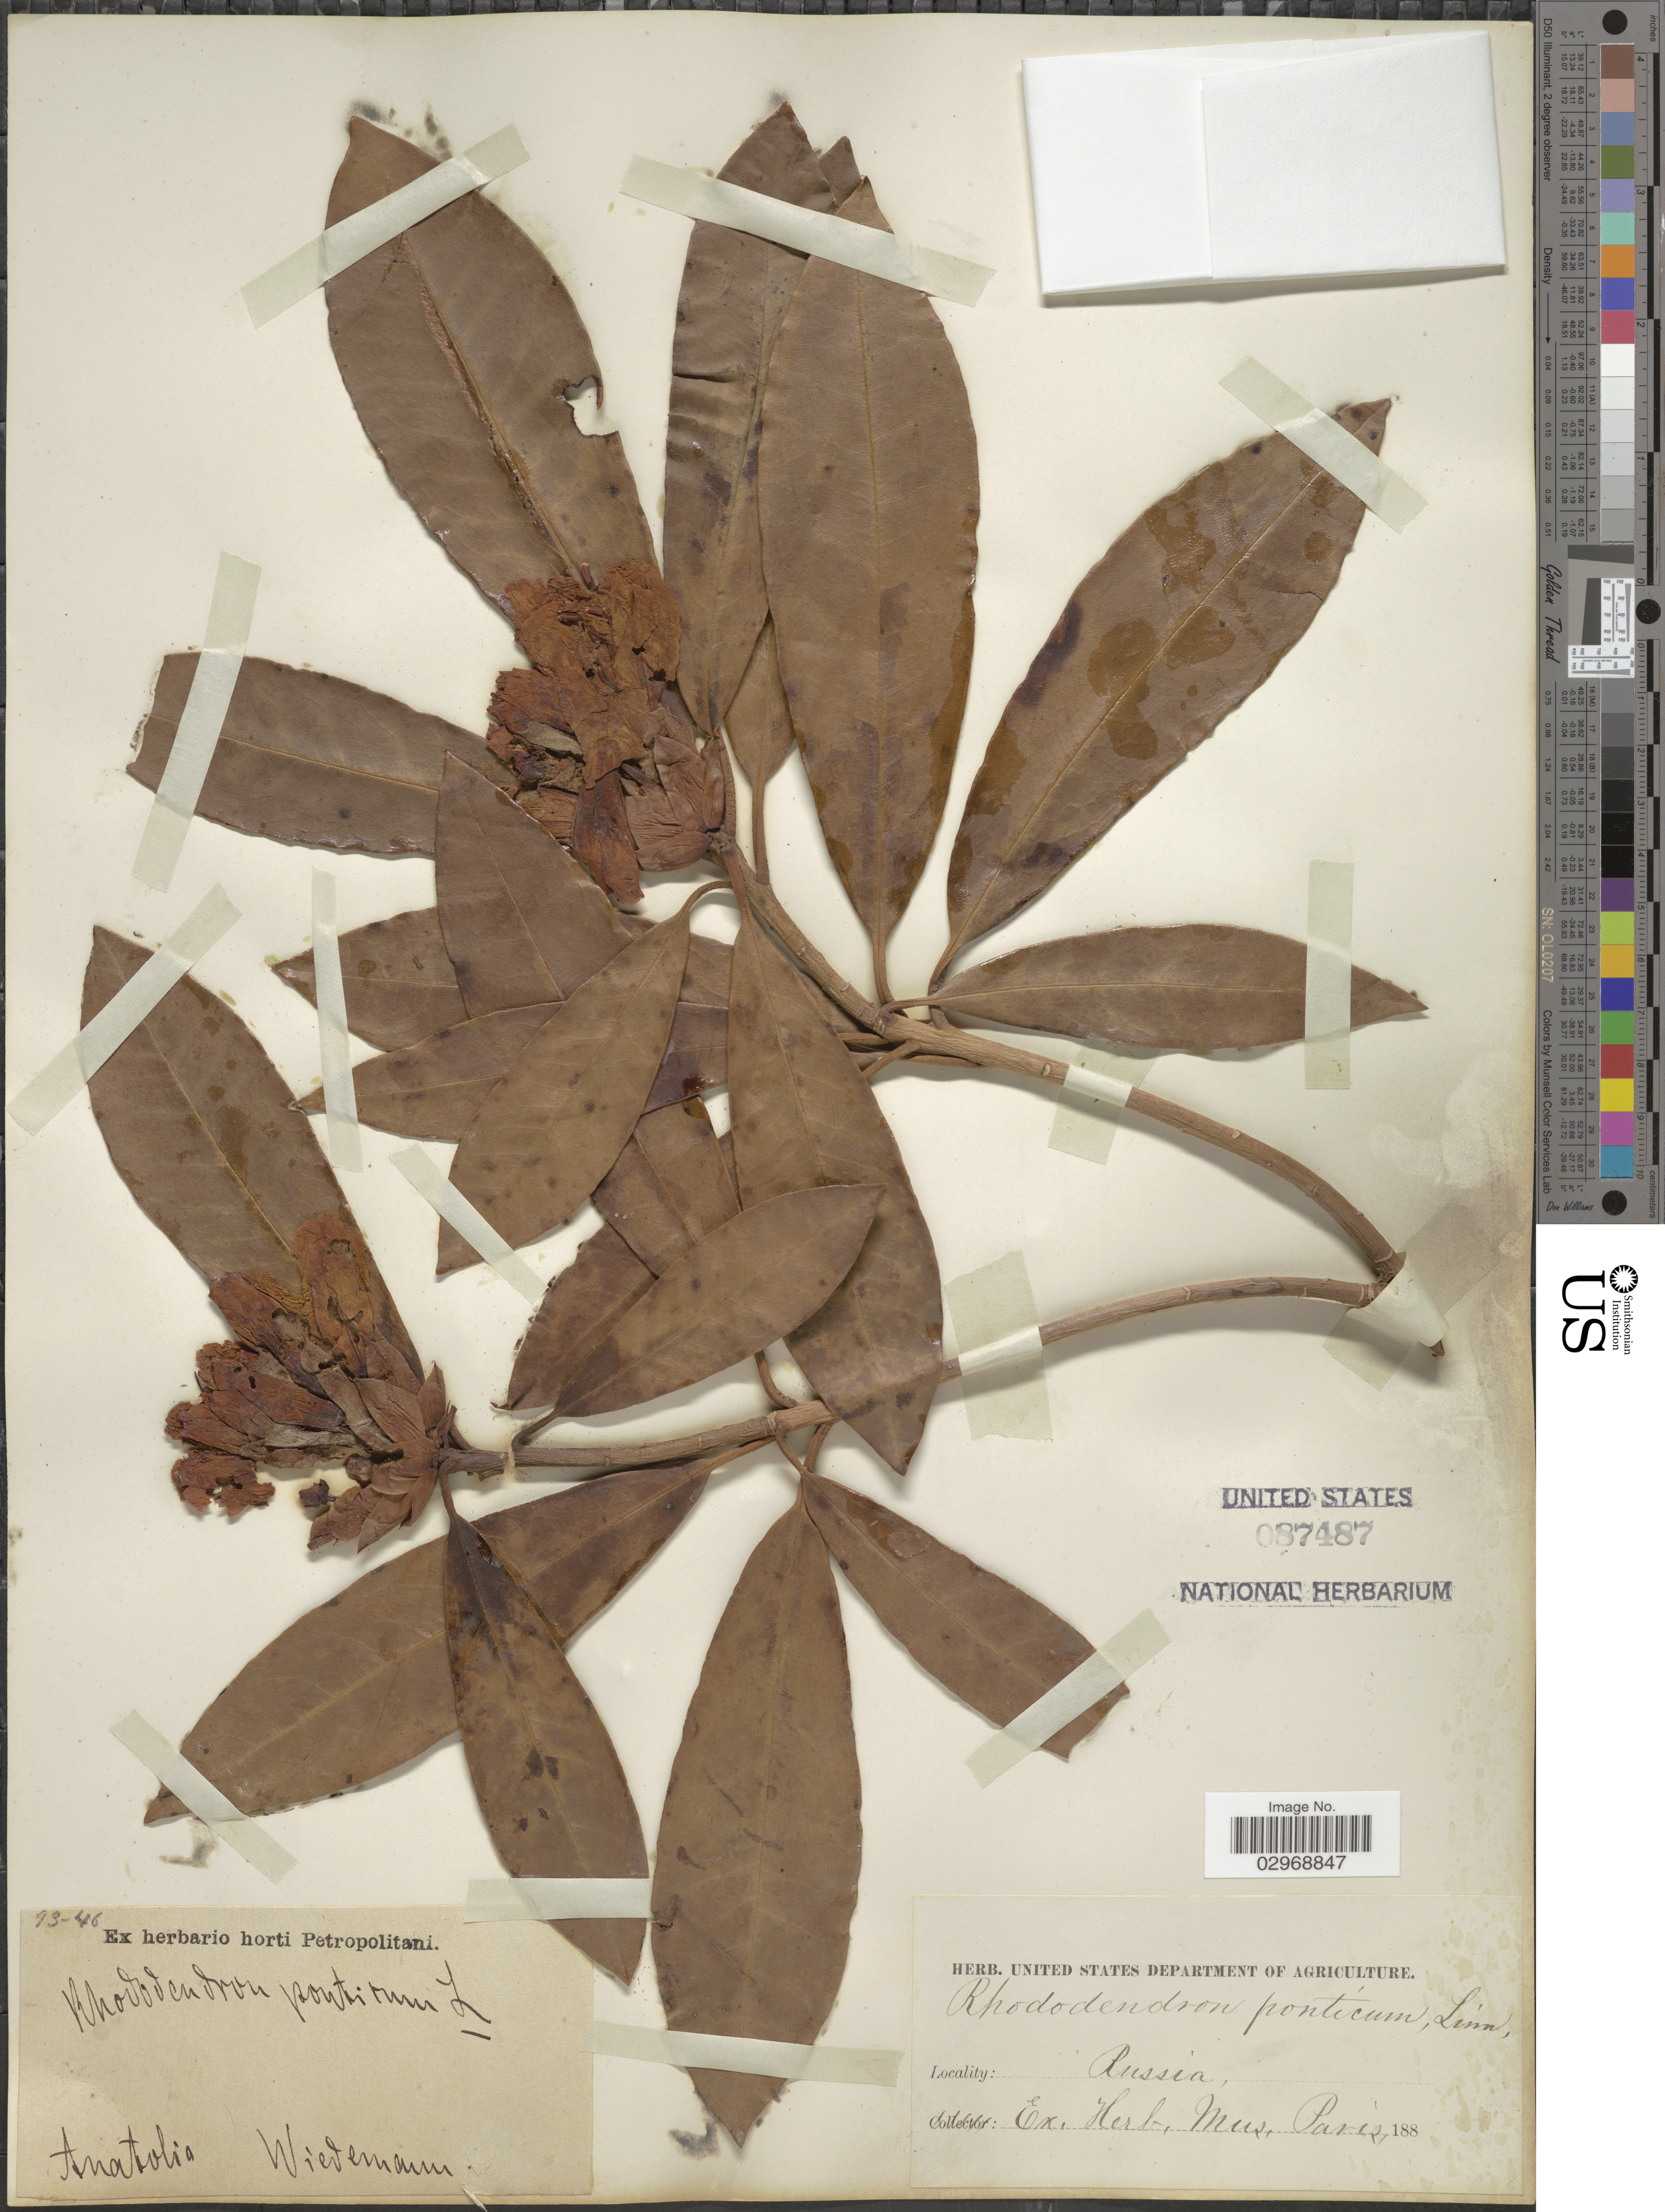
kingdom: Plantae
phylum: Tracheophyta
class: Magnoliopsida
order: Ericales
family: Ericaceae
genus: Rhododendron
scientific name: Rhododendron ponticum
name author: L.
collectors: -. Wiedermann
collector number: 73-46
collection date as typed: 188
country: Turkey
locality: Anatolia.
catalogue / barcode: US 87487